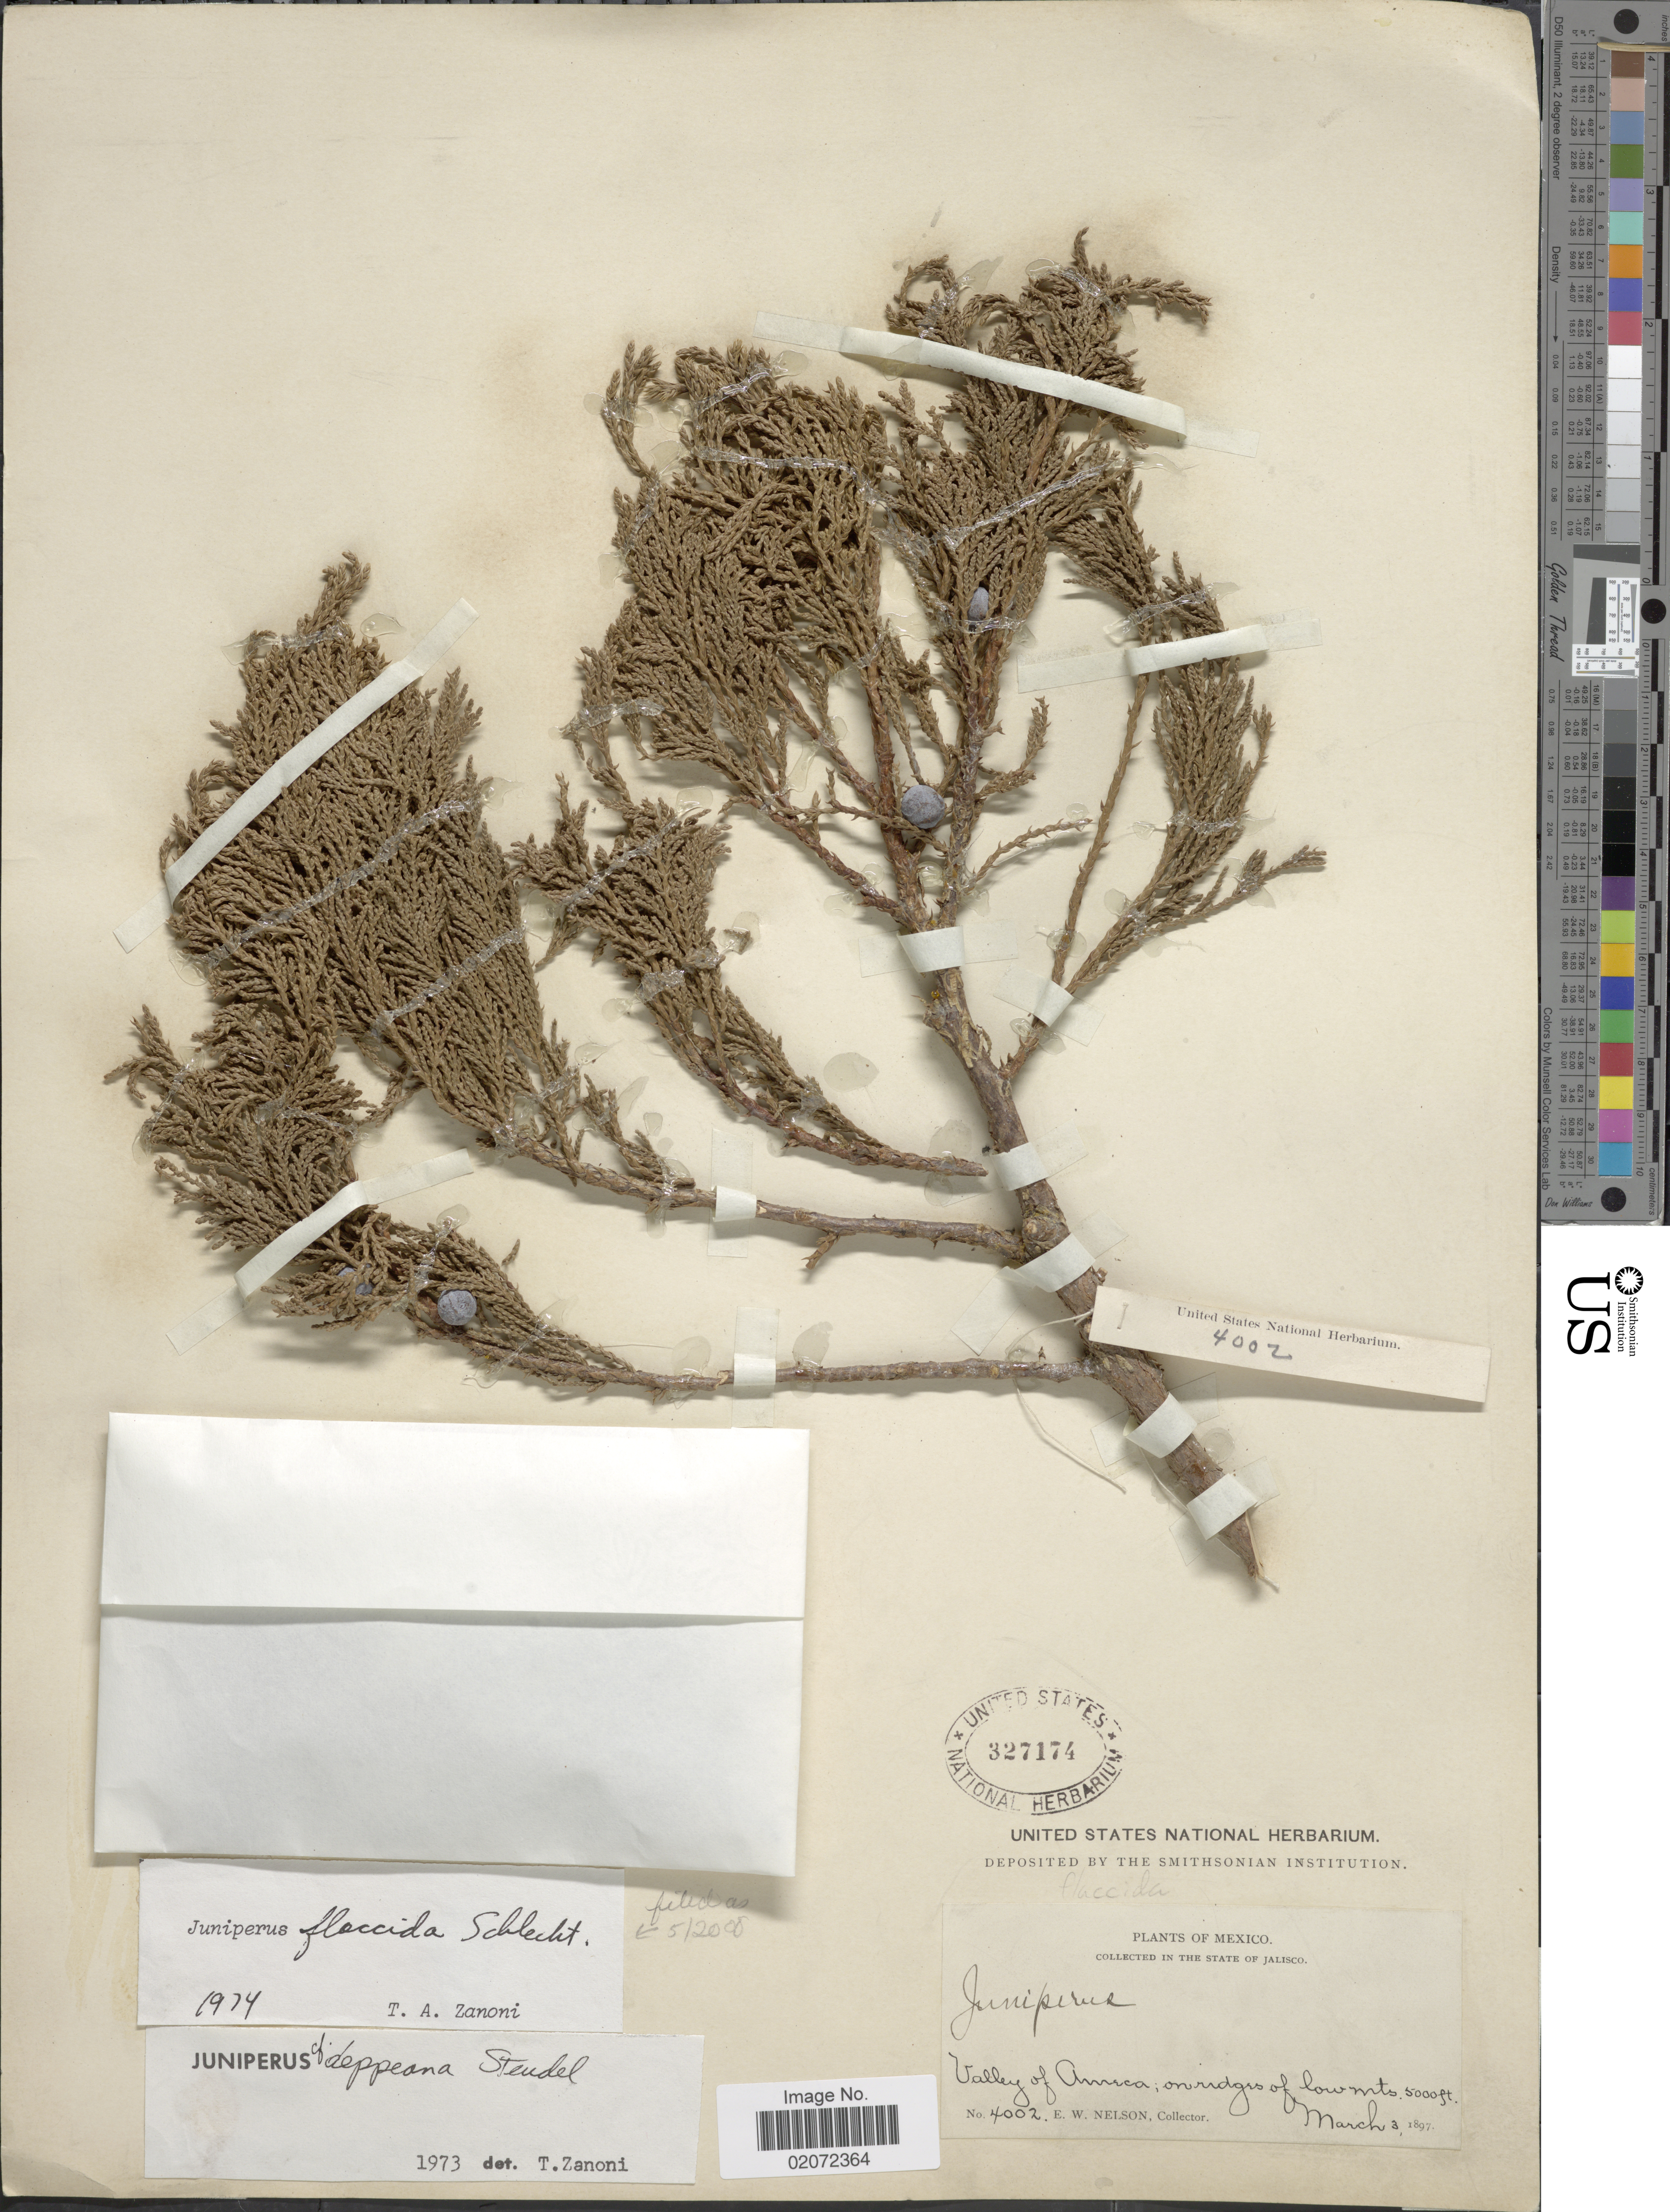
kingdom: Plantae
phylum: Tracheophyta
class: Pinopsida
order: Pinales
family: Cupressaceae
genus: Juniperus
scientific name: Juniperus flaccida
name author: Schltdl.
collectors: E. W. Nelson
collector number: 4002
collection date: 1897-03-03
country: Mexico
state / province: Jalisco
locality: Valley of Ameca, on ridges of low mts.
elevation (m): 1524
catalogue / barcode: US 327174